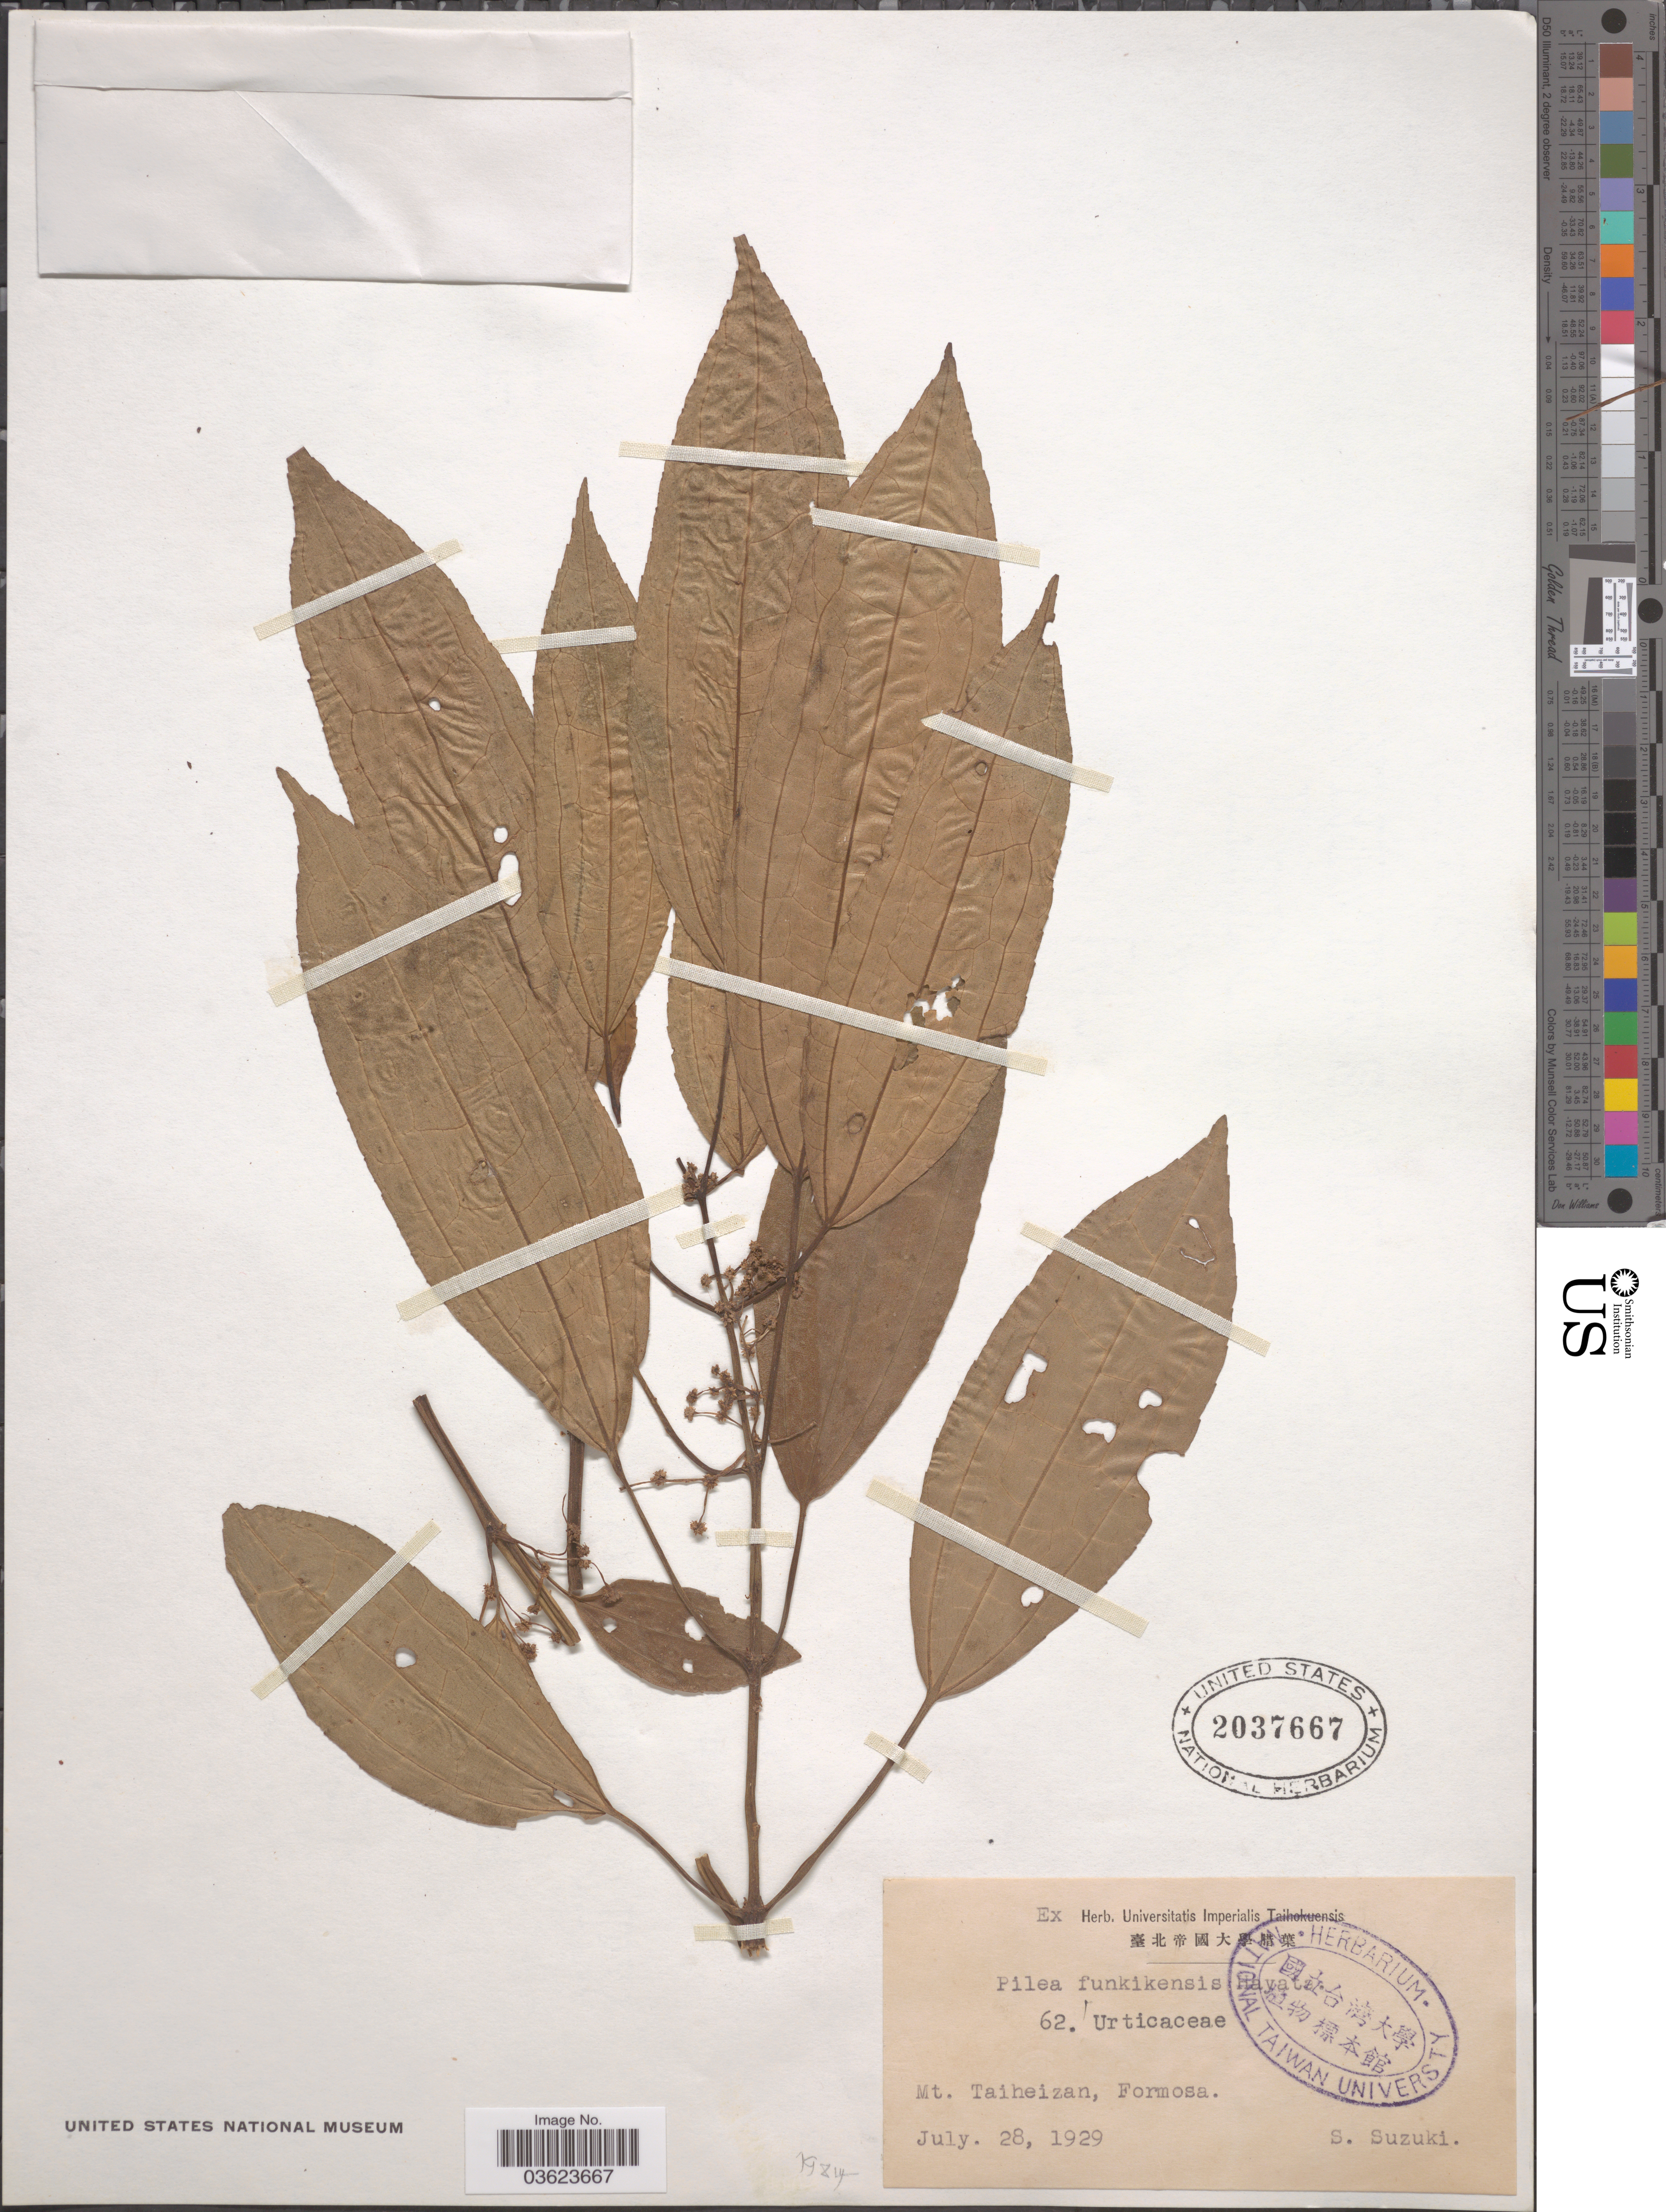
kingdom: Plantae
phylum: Tracheophyta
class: Magnoliopsida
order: Rosales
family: Urticaceae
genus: Pilea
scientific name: Pilea funkikensis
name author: Hayata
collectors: S. Suzuki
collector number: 62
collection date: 1929-07-28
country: Taiwan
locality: Mt.Taiheizan, Formosa.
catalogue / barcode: US 2037667